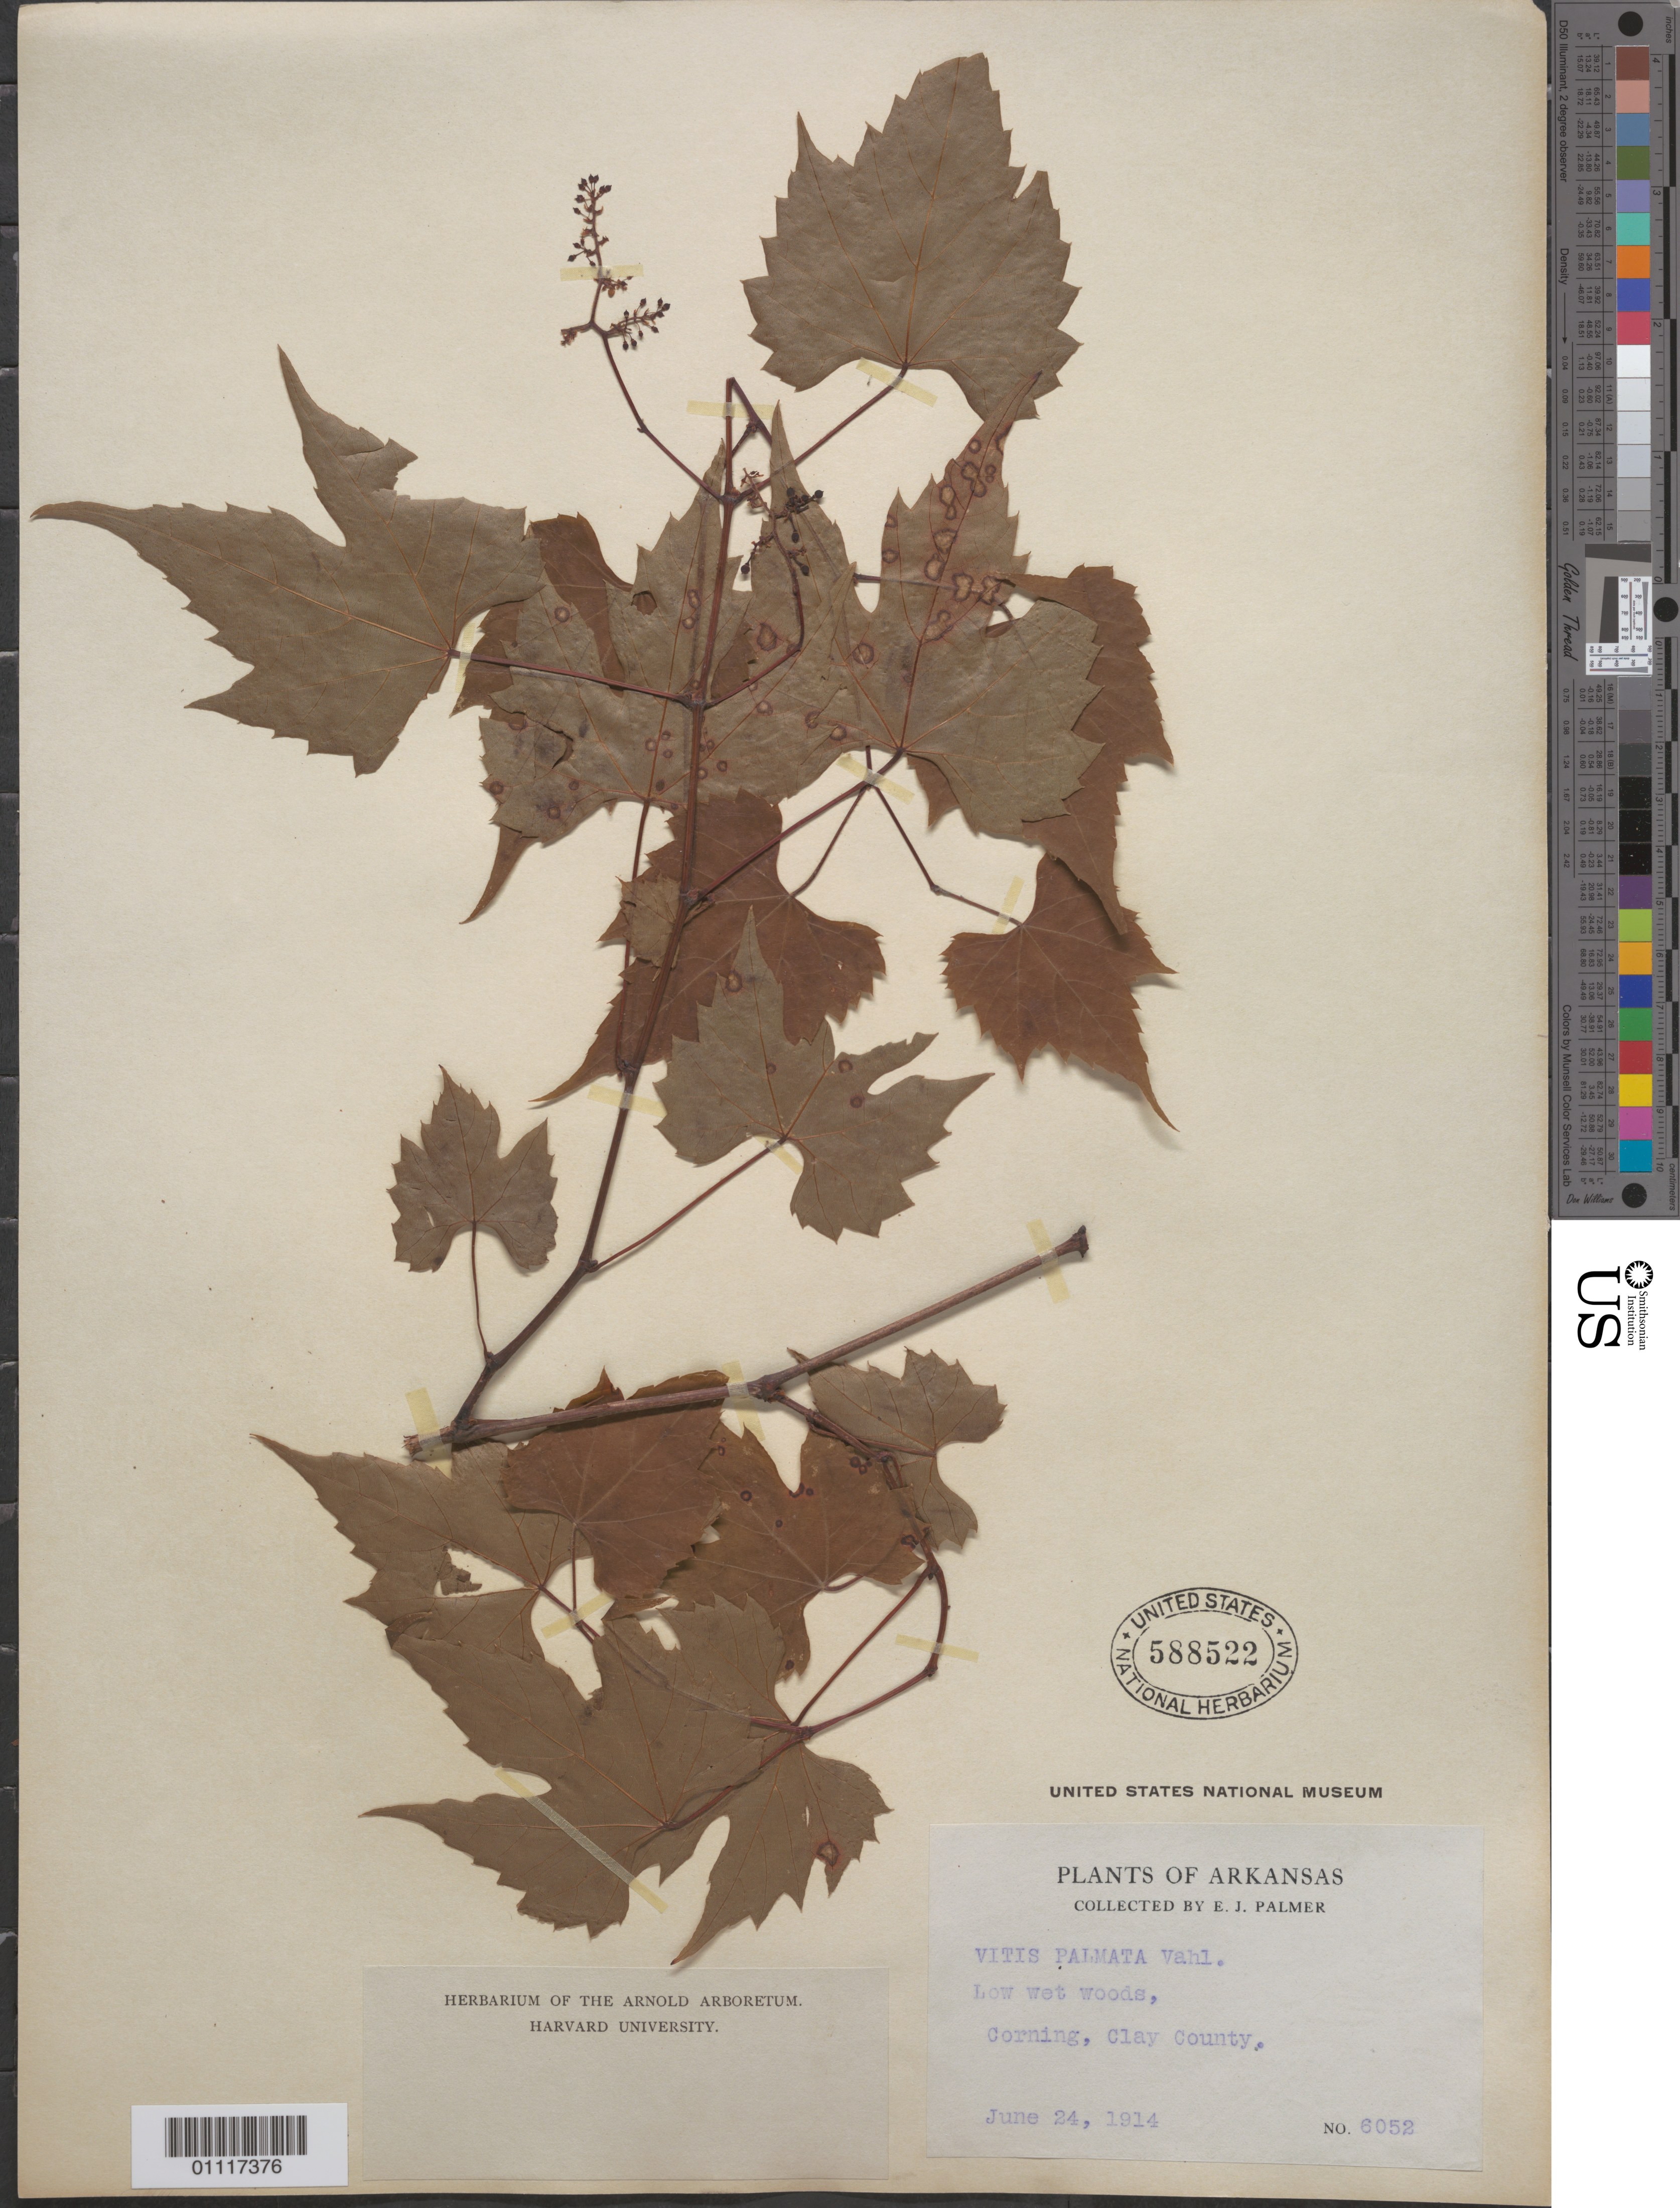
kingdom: Plantae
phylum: Tracheophyta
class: Magnoliopsida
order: Vitales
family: Vitaceae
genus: Vitis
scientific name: Vitis palmata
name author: Vahl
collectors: E. J. Palmer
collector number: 6052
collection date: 1914-06-24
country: United States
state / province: Arkansas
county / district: Clay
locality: Corning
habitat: Low wet woods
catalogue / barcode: US 588522